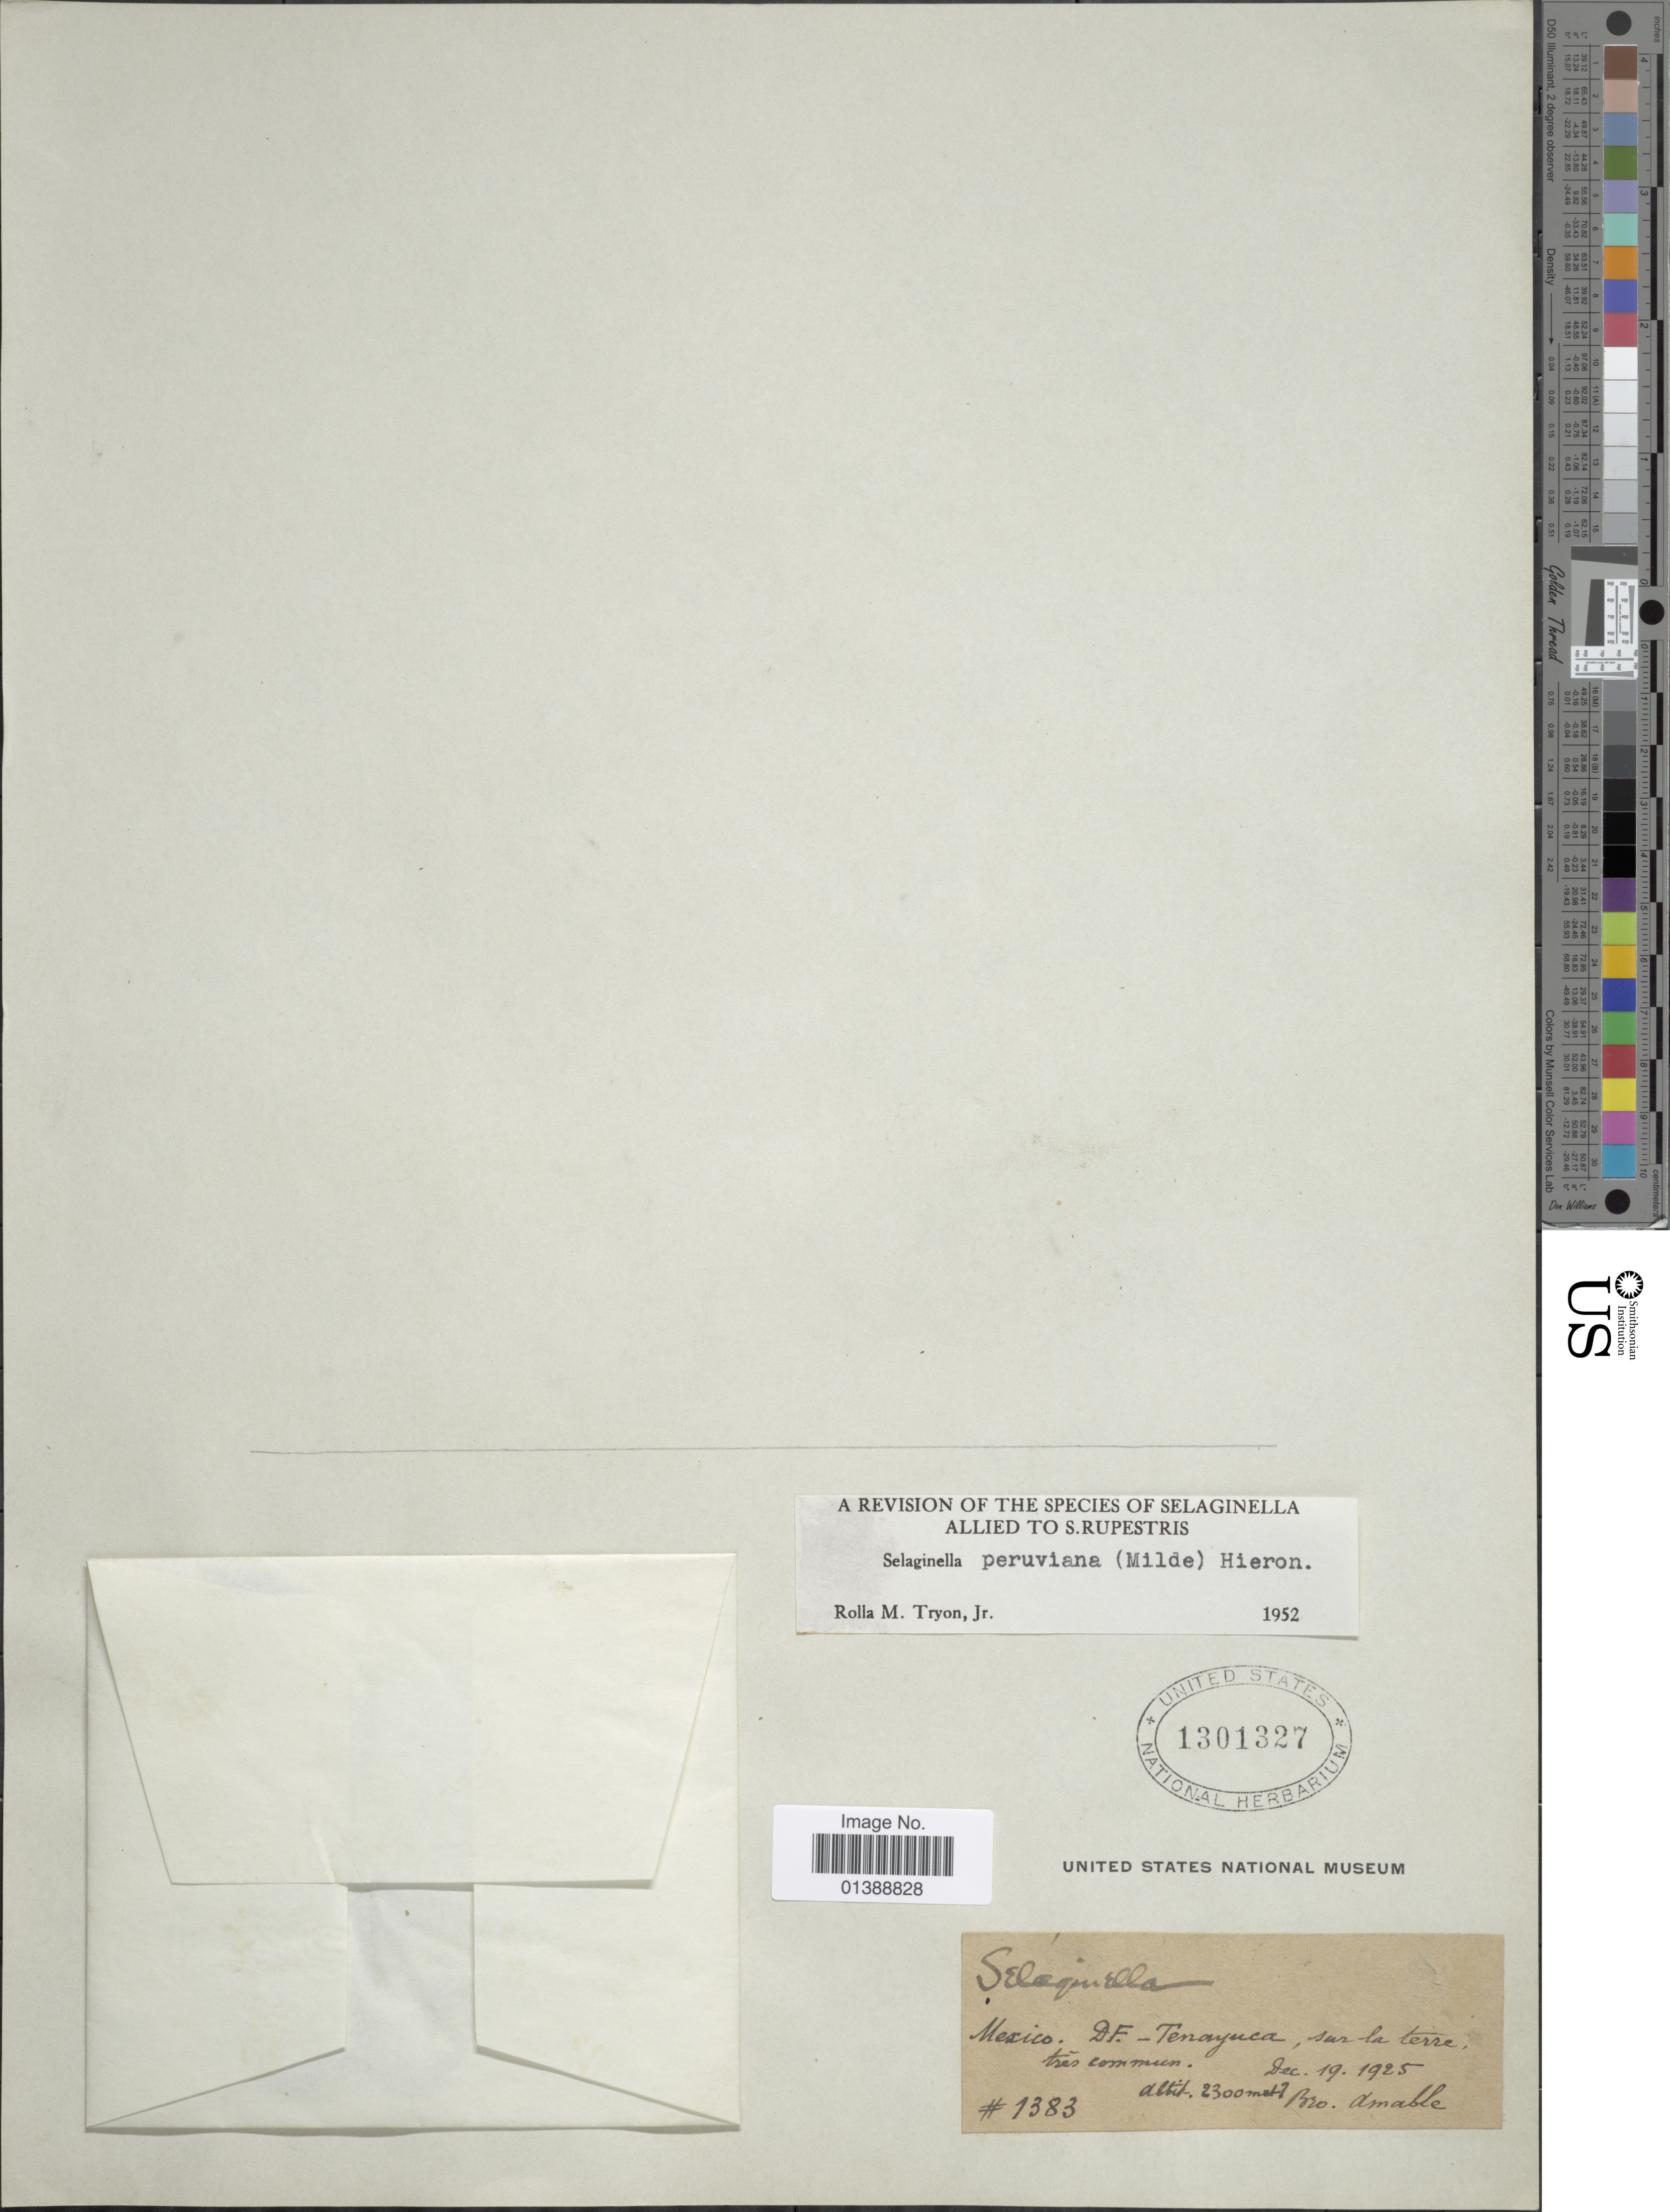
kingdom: Plantae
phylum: Tracheophyta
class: Lycopodiopsida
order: Selaginellales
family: Selaginellaceae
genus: Selaginella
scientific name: Selaginella peruviana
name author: (Milde) Hieron.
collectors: B. Amable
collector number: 1383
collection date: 1925-12-19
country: Mexico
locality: DF - Tenayuca, sur la terre, tres common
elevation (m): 2300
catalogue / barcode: US 1301327